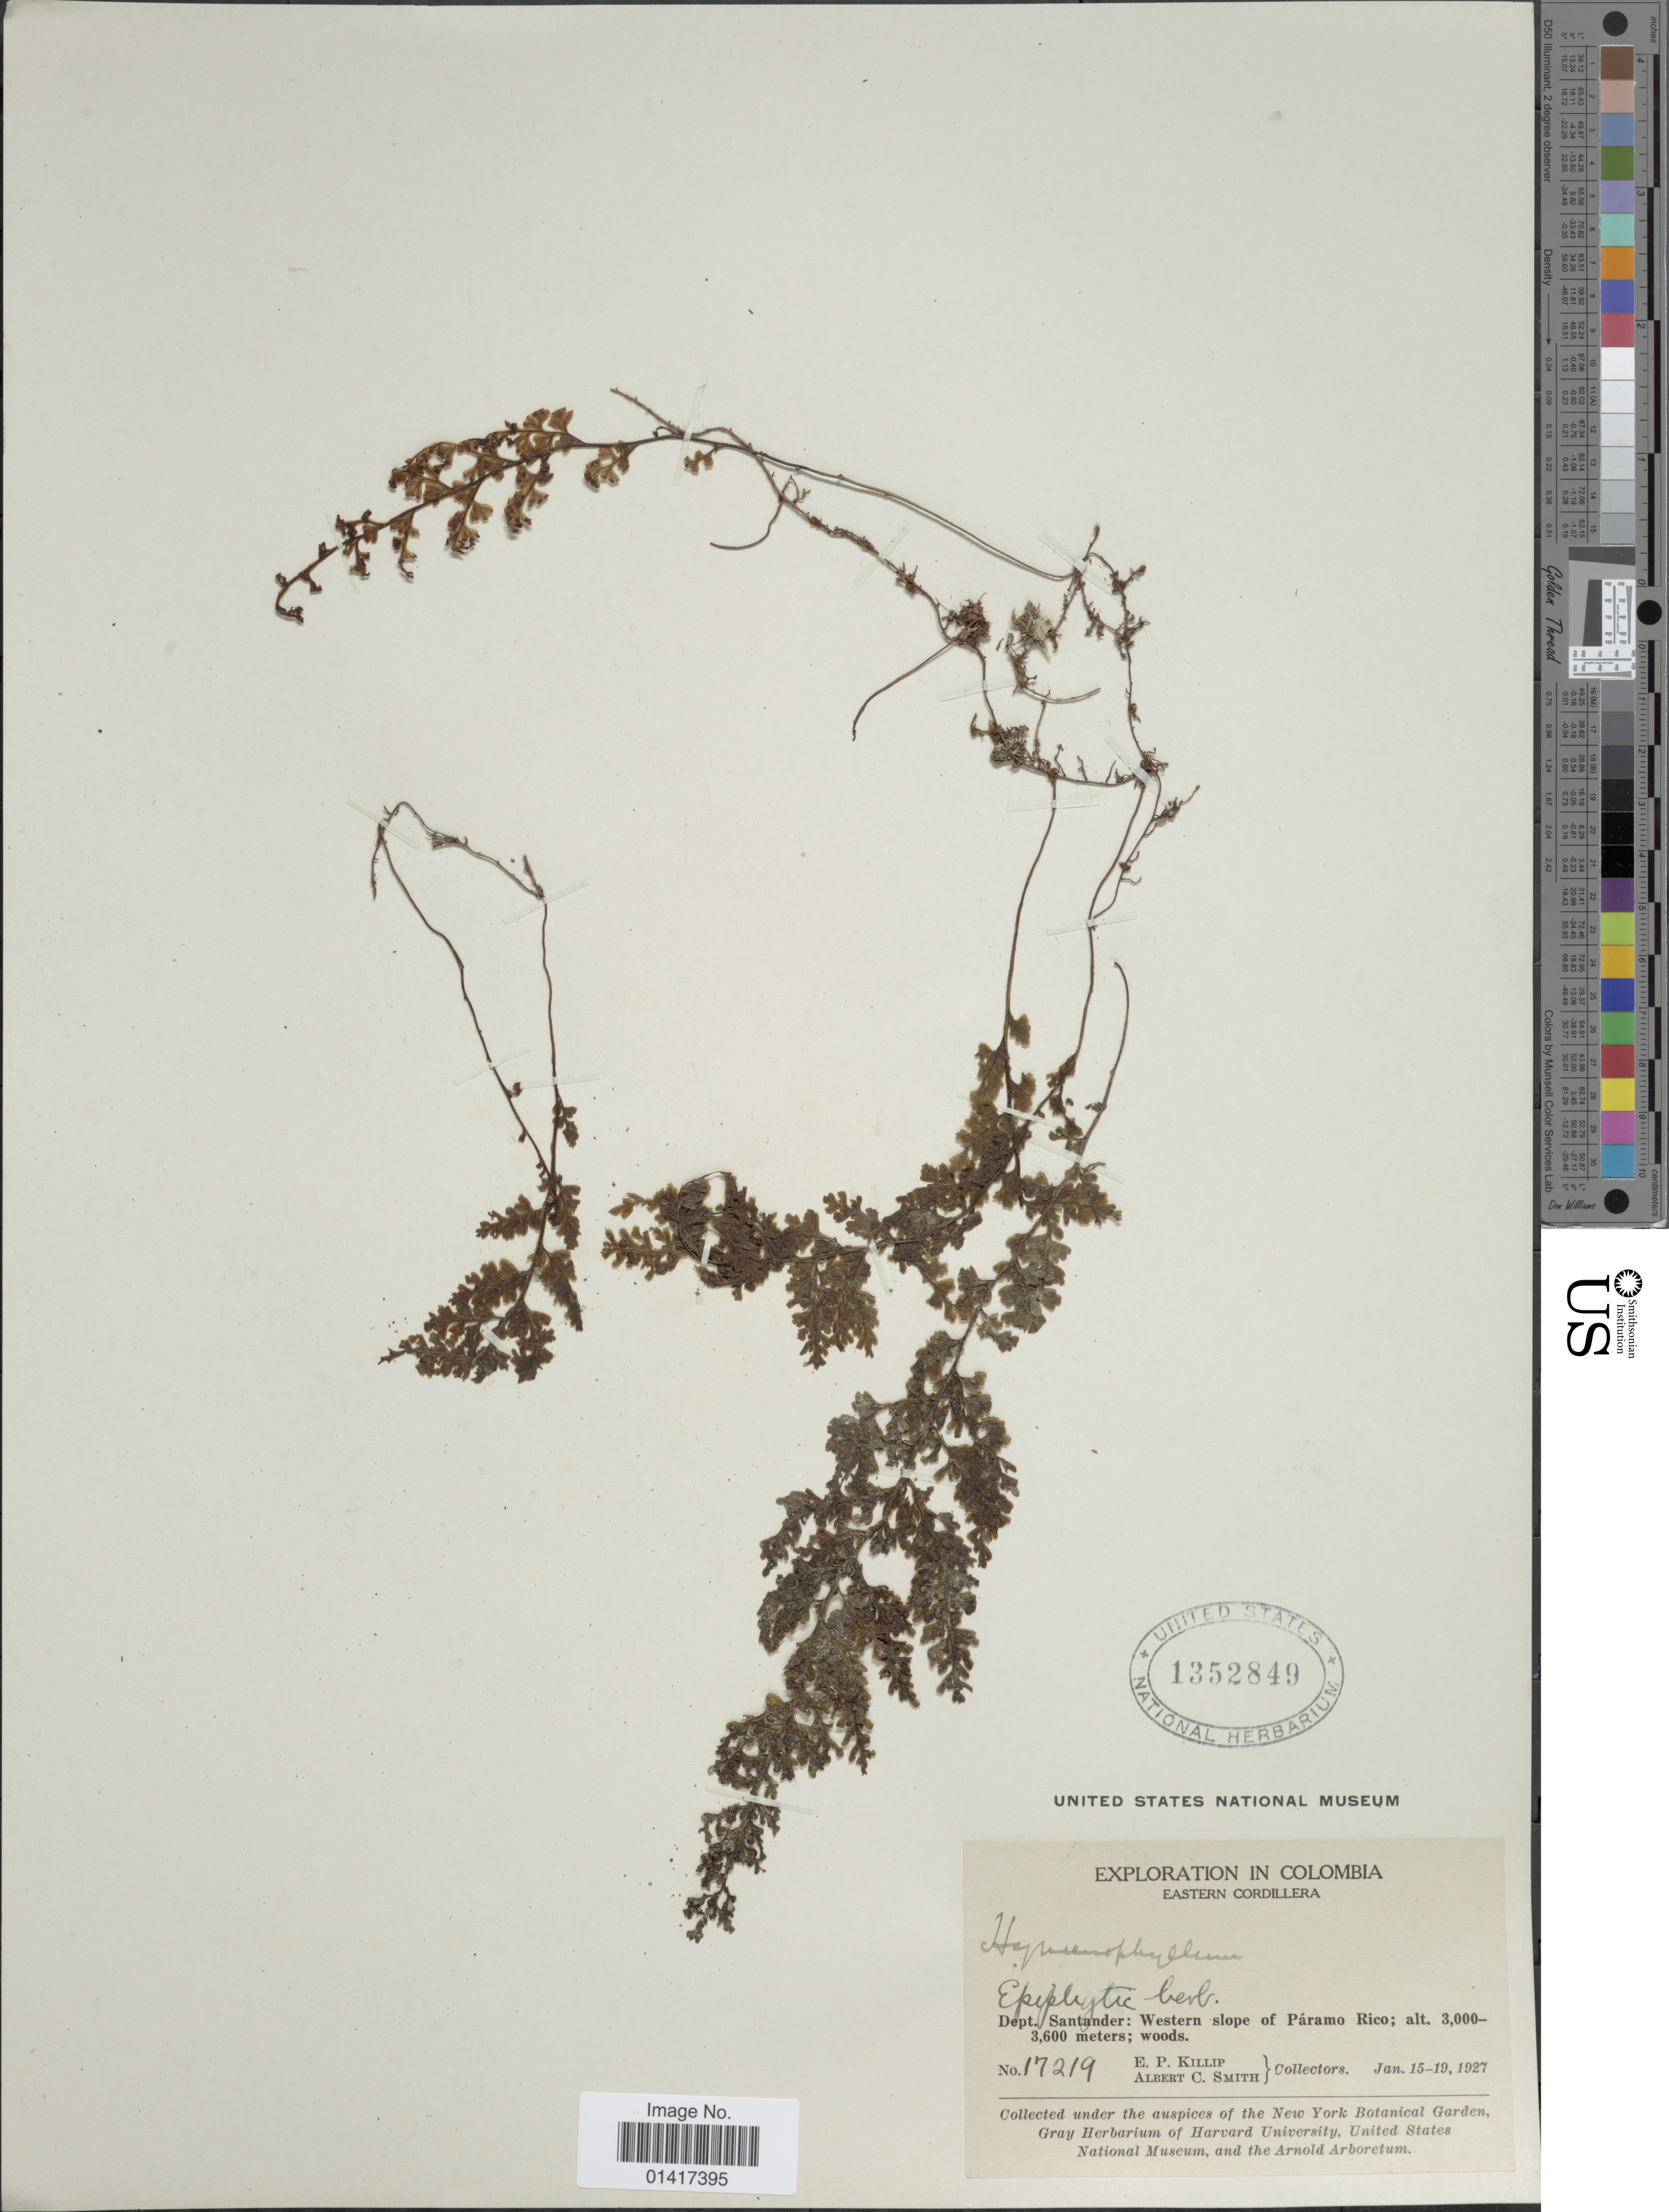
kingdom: Plantae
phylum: Tracheophyta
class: Polypodiopsida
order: Hymenophyllales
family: Hymenophyllaceae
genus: Hymenophyllum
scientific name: Hymenophyllum sp.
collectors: E. P. Killip & A. C. Smith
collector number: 17219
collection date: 1927-01-15/1927-01-19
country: Colombia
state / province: Santander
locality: Eastern Cordillera. Dept. Santander: Western slope of Paramo Rico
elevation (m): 3000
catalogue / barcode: US 1352849